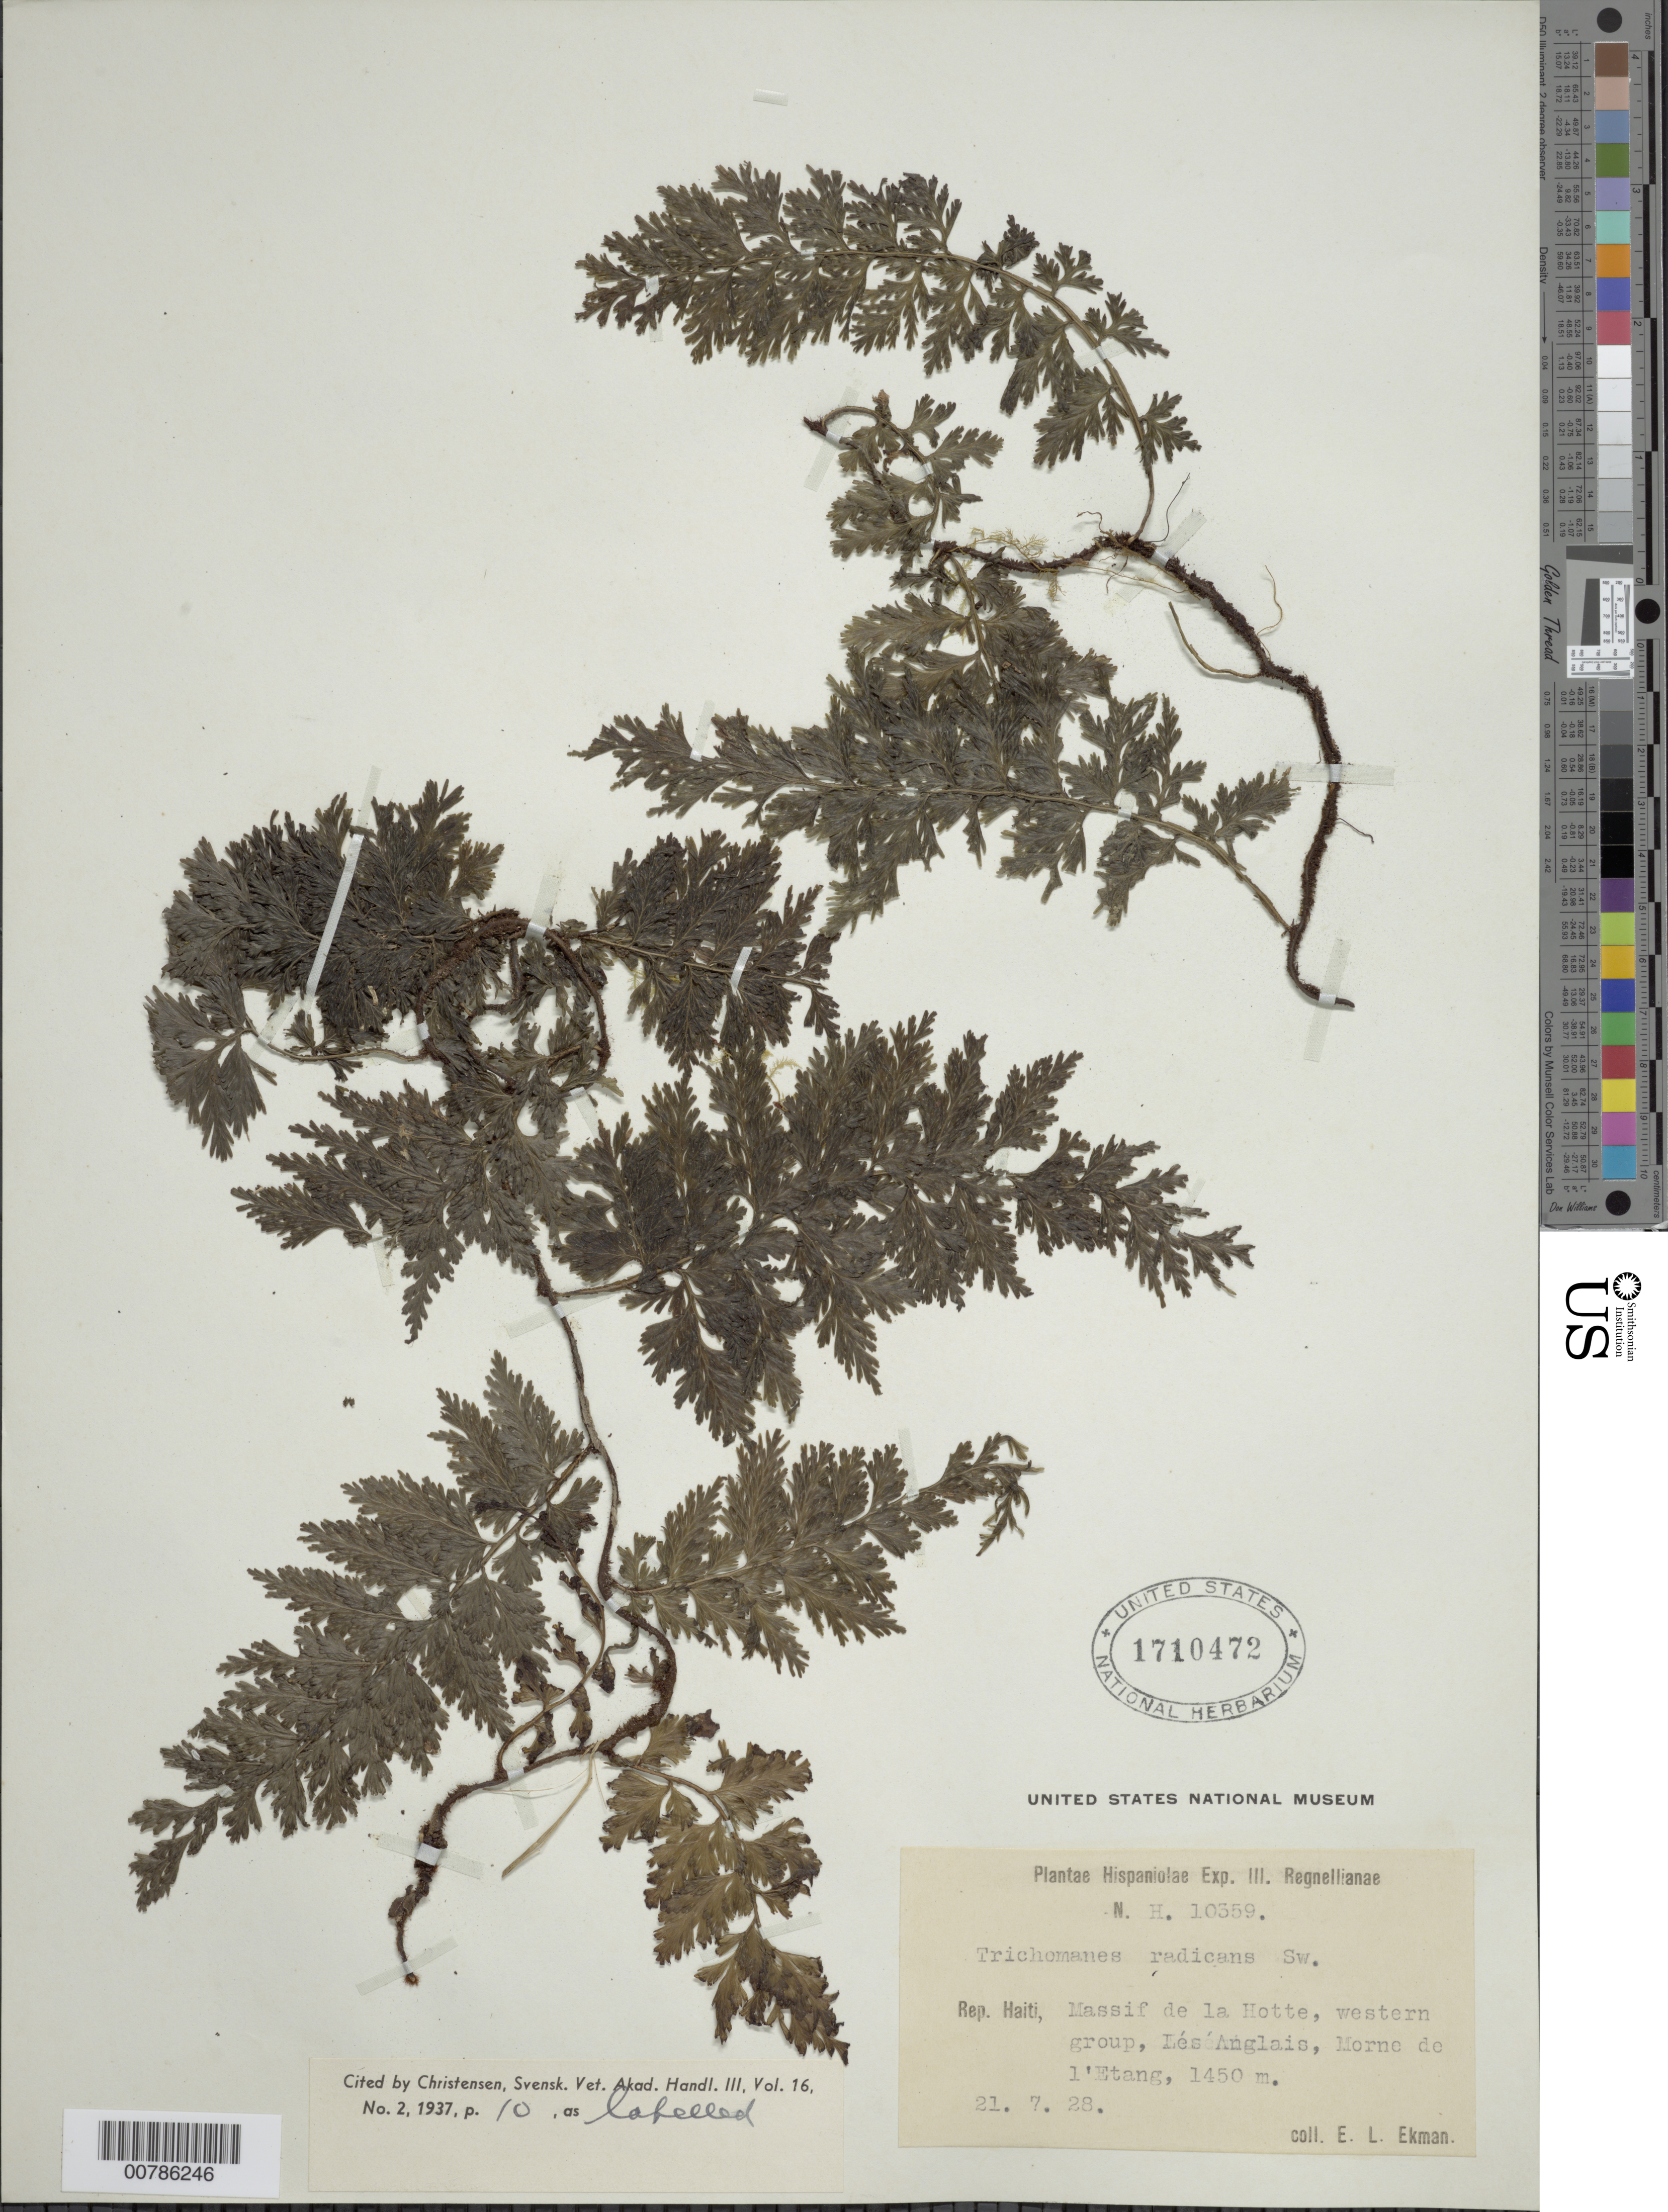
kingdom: Plantae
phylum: Tracheophyta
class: Polypodiopsida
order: Hymenophyllales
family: Hymenophyllaceae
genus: Vandenboschia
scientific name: Vandenboschia radicans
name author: (Sw.) Copel.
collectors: E. L. Ekman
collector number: H 10359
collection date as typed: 21 Jul 1928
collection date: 1928-07-21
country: Haiti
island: Hispaniola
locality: Massif de la Hotte, western group, Lés Anglais, Morne de l'Etang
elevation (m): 1450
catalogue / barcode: US 1710472